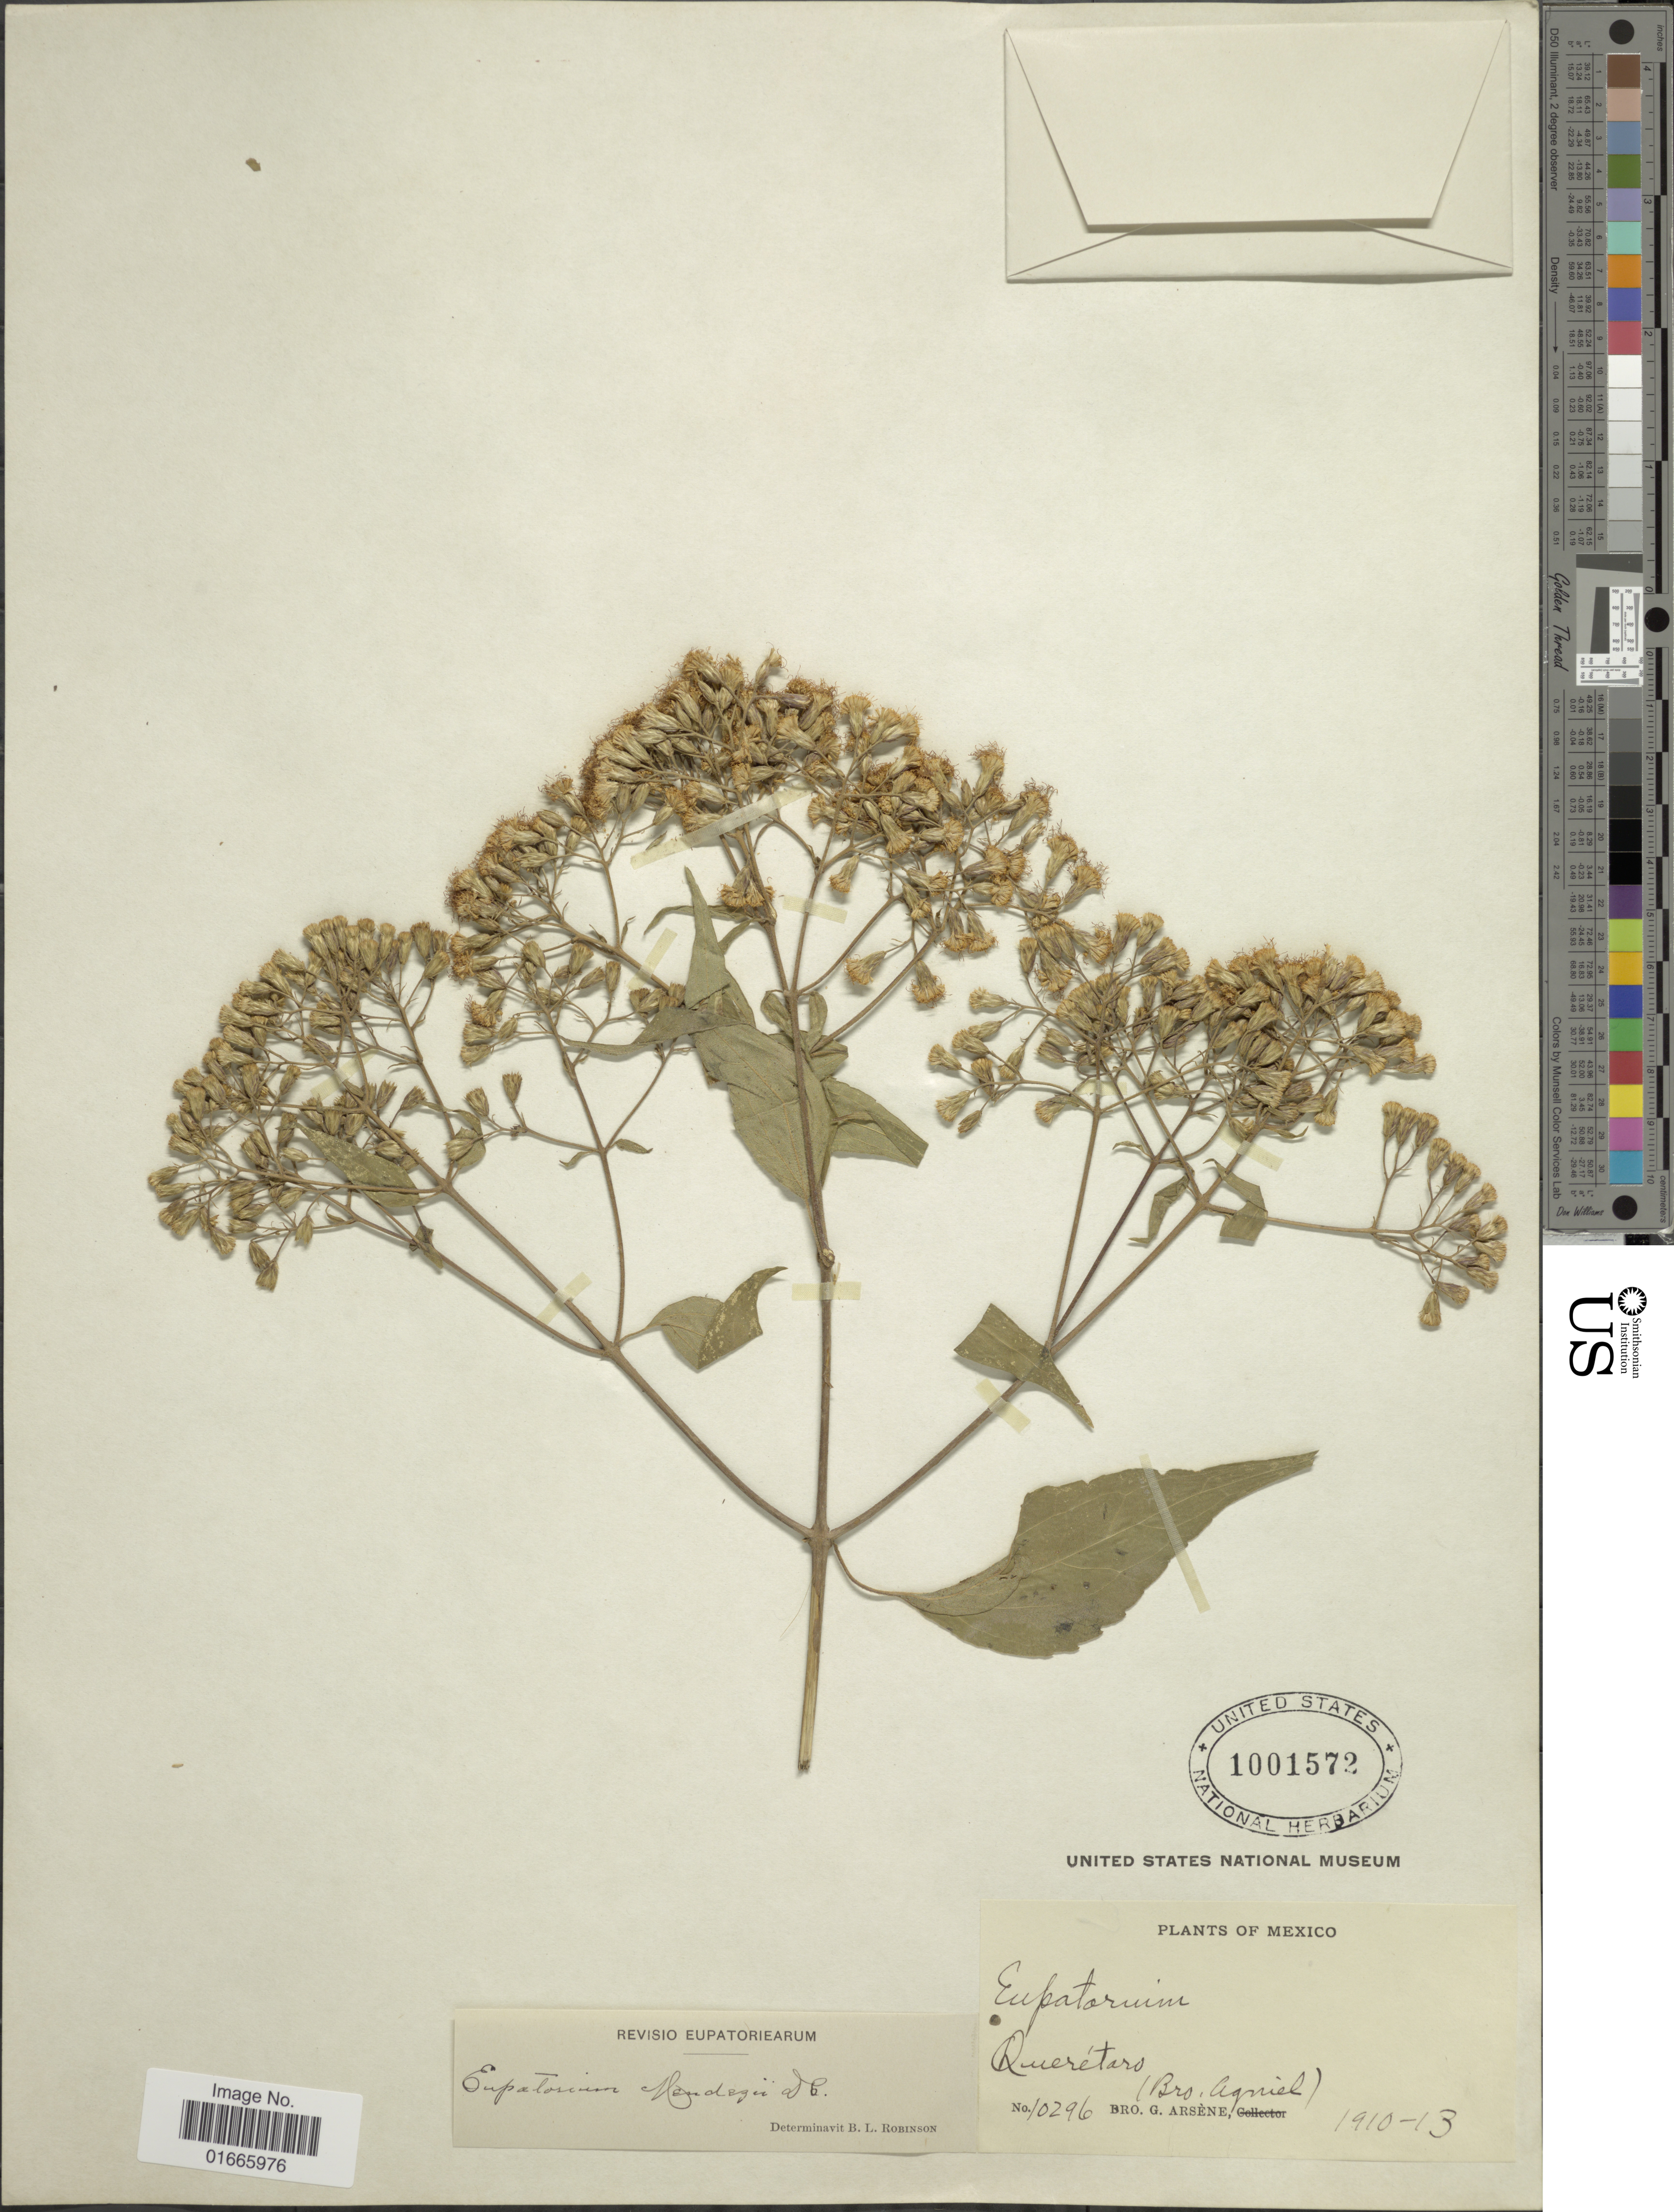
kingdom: Plantae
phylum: Tracheophyta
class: Magnoliopsida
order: Asterales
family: Asteraceae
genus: Chromolaena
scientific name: Chromolaena mendezii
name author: (DC.) R.M. King & H. Rob.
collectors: Bro. Agniel & Bro. G. Arsène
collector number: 10296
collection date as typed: Transcribed d/m/y: /13/1910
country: Mexico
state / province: Querétaro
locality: Queretaro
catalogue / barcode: US 1001572